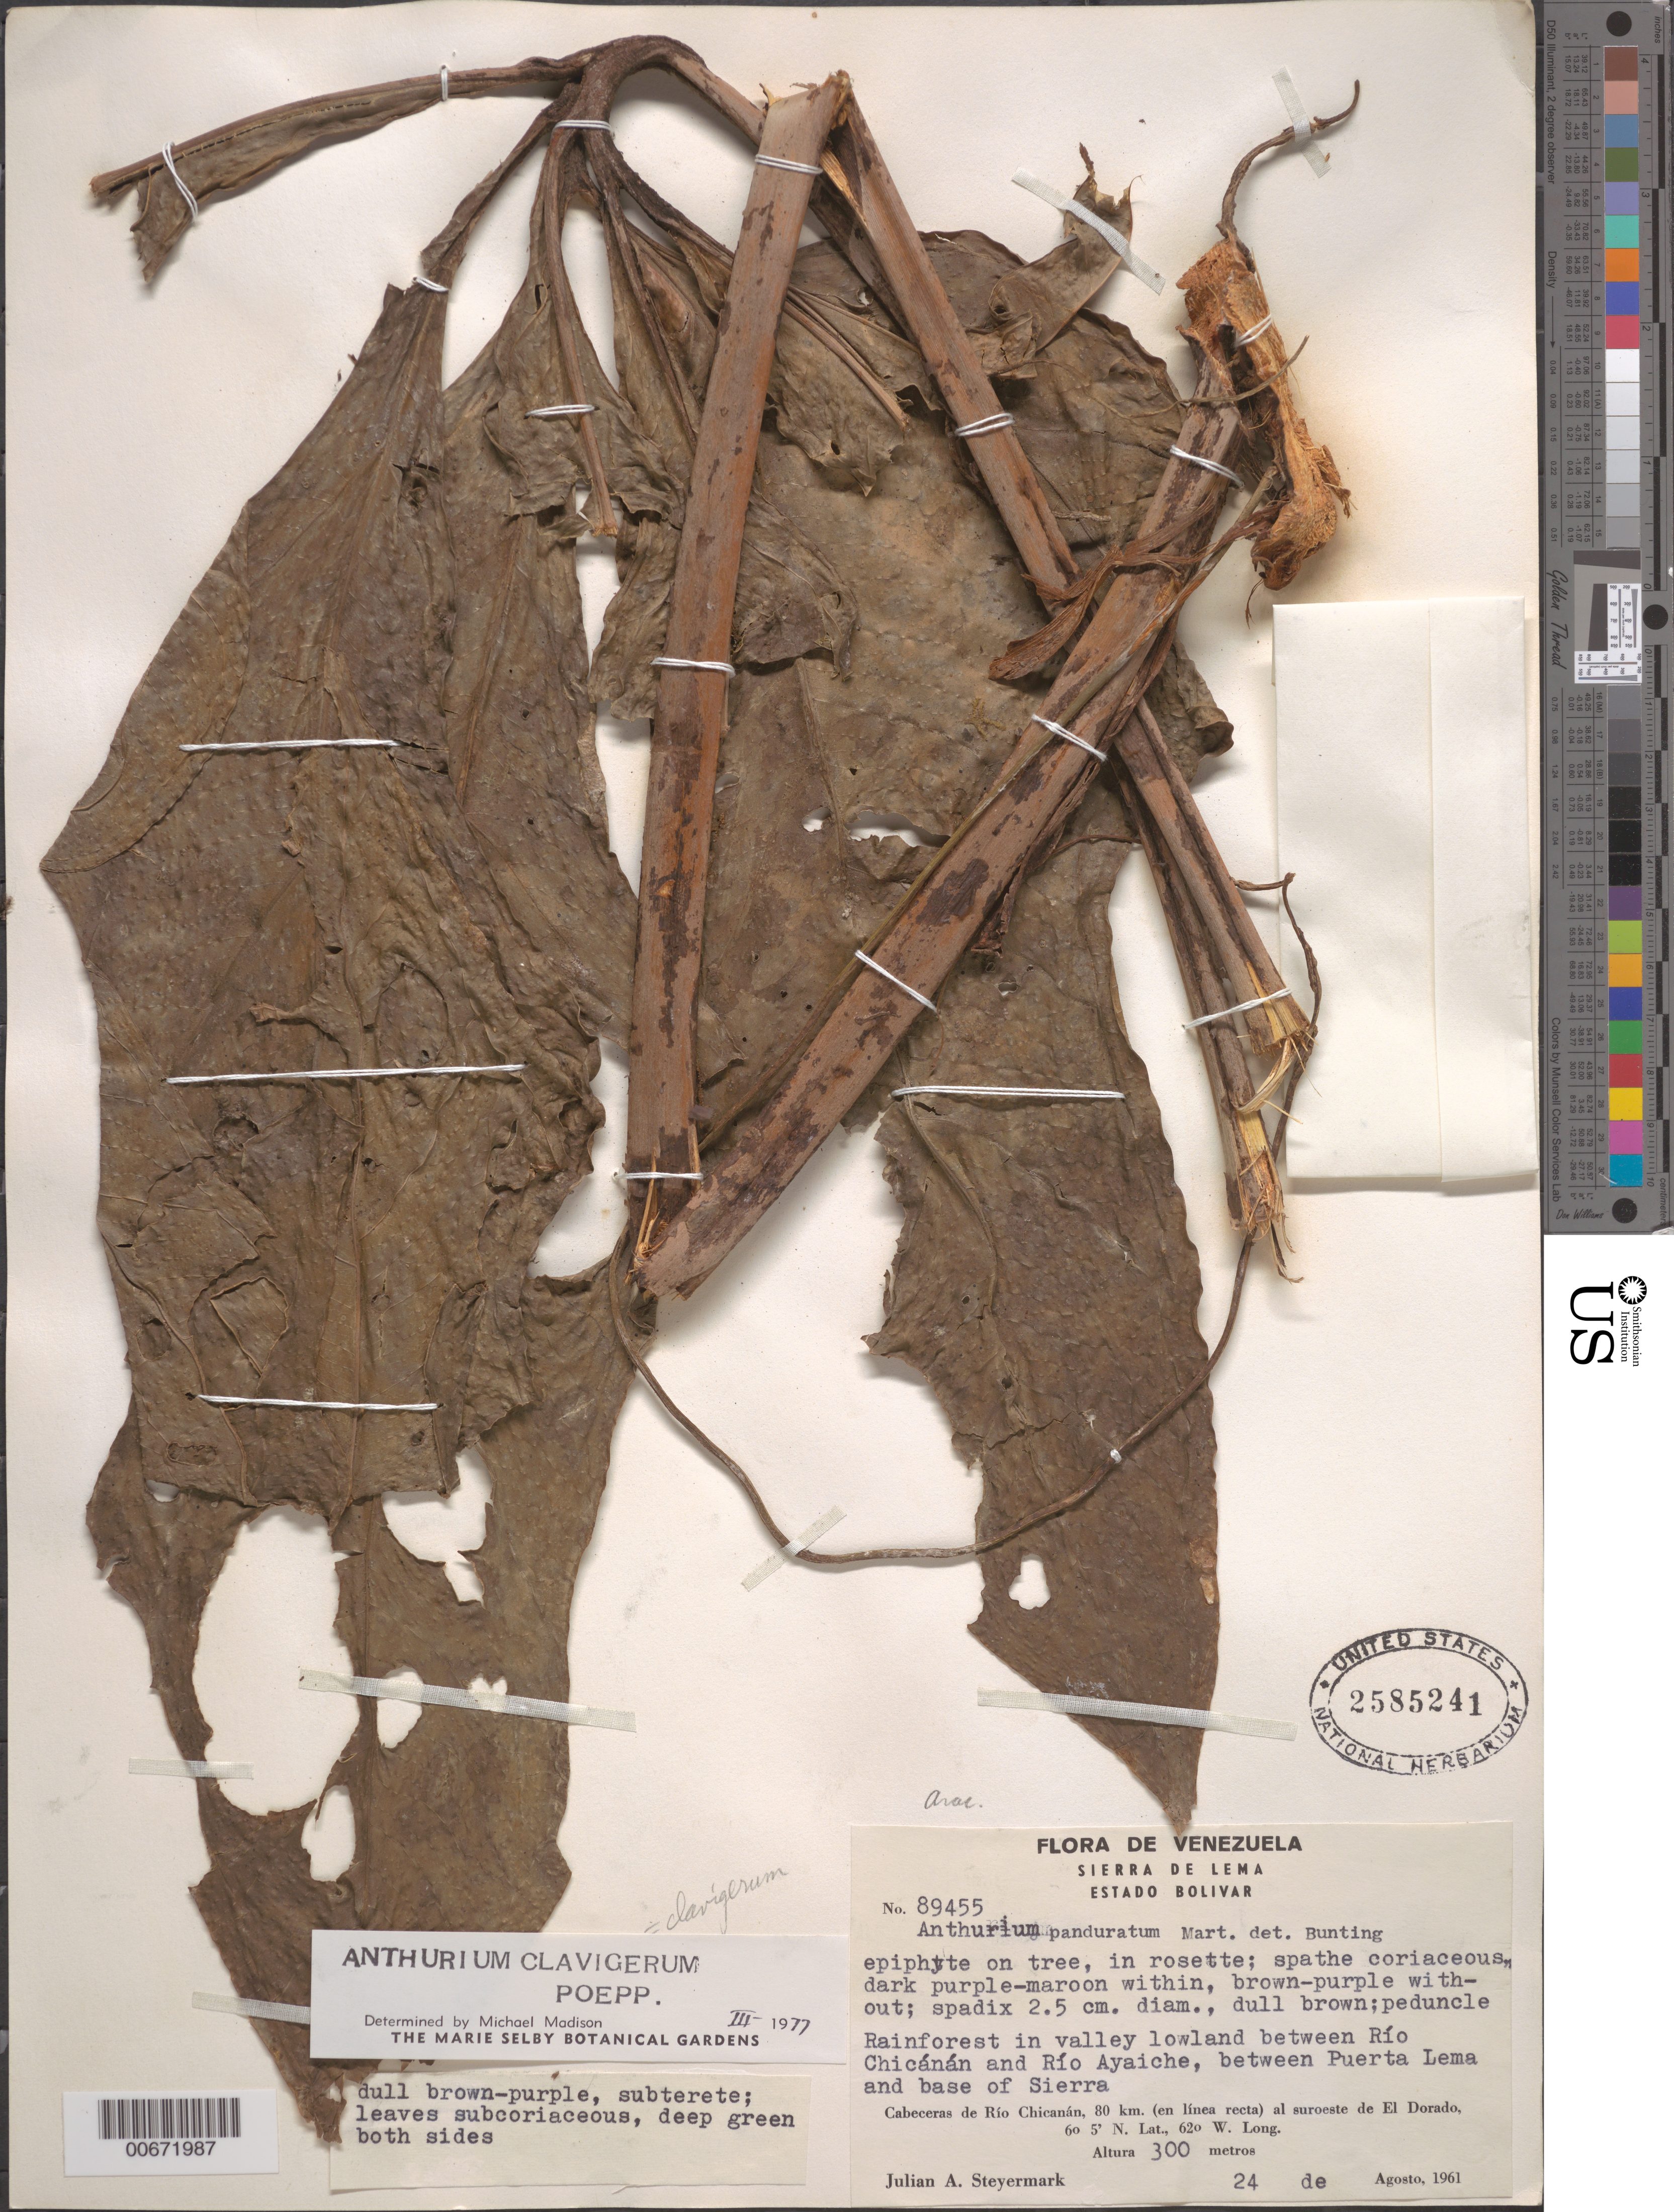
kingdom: Plantae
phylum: Tracheophyta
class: Liliopsida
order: Alismatales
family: Araceae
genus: Anthurium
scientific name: Anthurium clavigerum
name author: Poepp. & Endl.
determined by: Madison, Michael T.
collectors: J. Steyermark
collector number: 89455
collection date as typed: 24-Aug-61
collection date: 1961-08-24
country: Venezuela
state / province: Bolívar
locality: Sierra de Lema, Cabaceras de Río Chicanan, 80 km in straight line to SW of El Dorado, between Río Chicanan and Río Ayaiche, between Puerta Lema and base of Sierra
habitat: Rainforest in valley lowland between Rio Chicanan and Rio Ayaiche, between Puerta Lema and base of Sierra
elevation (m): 300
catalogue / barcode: US 2585241